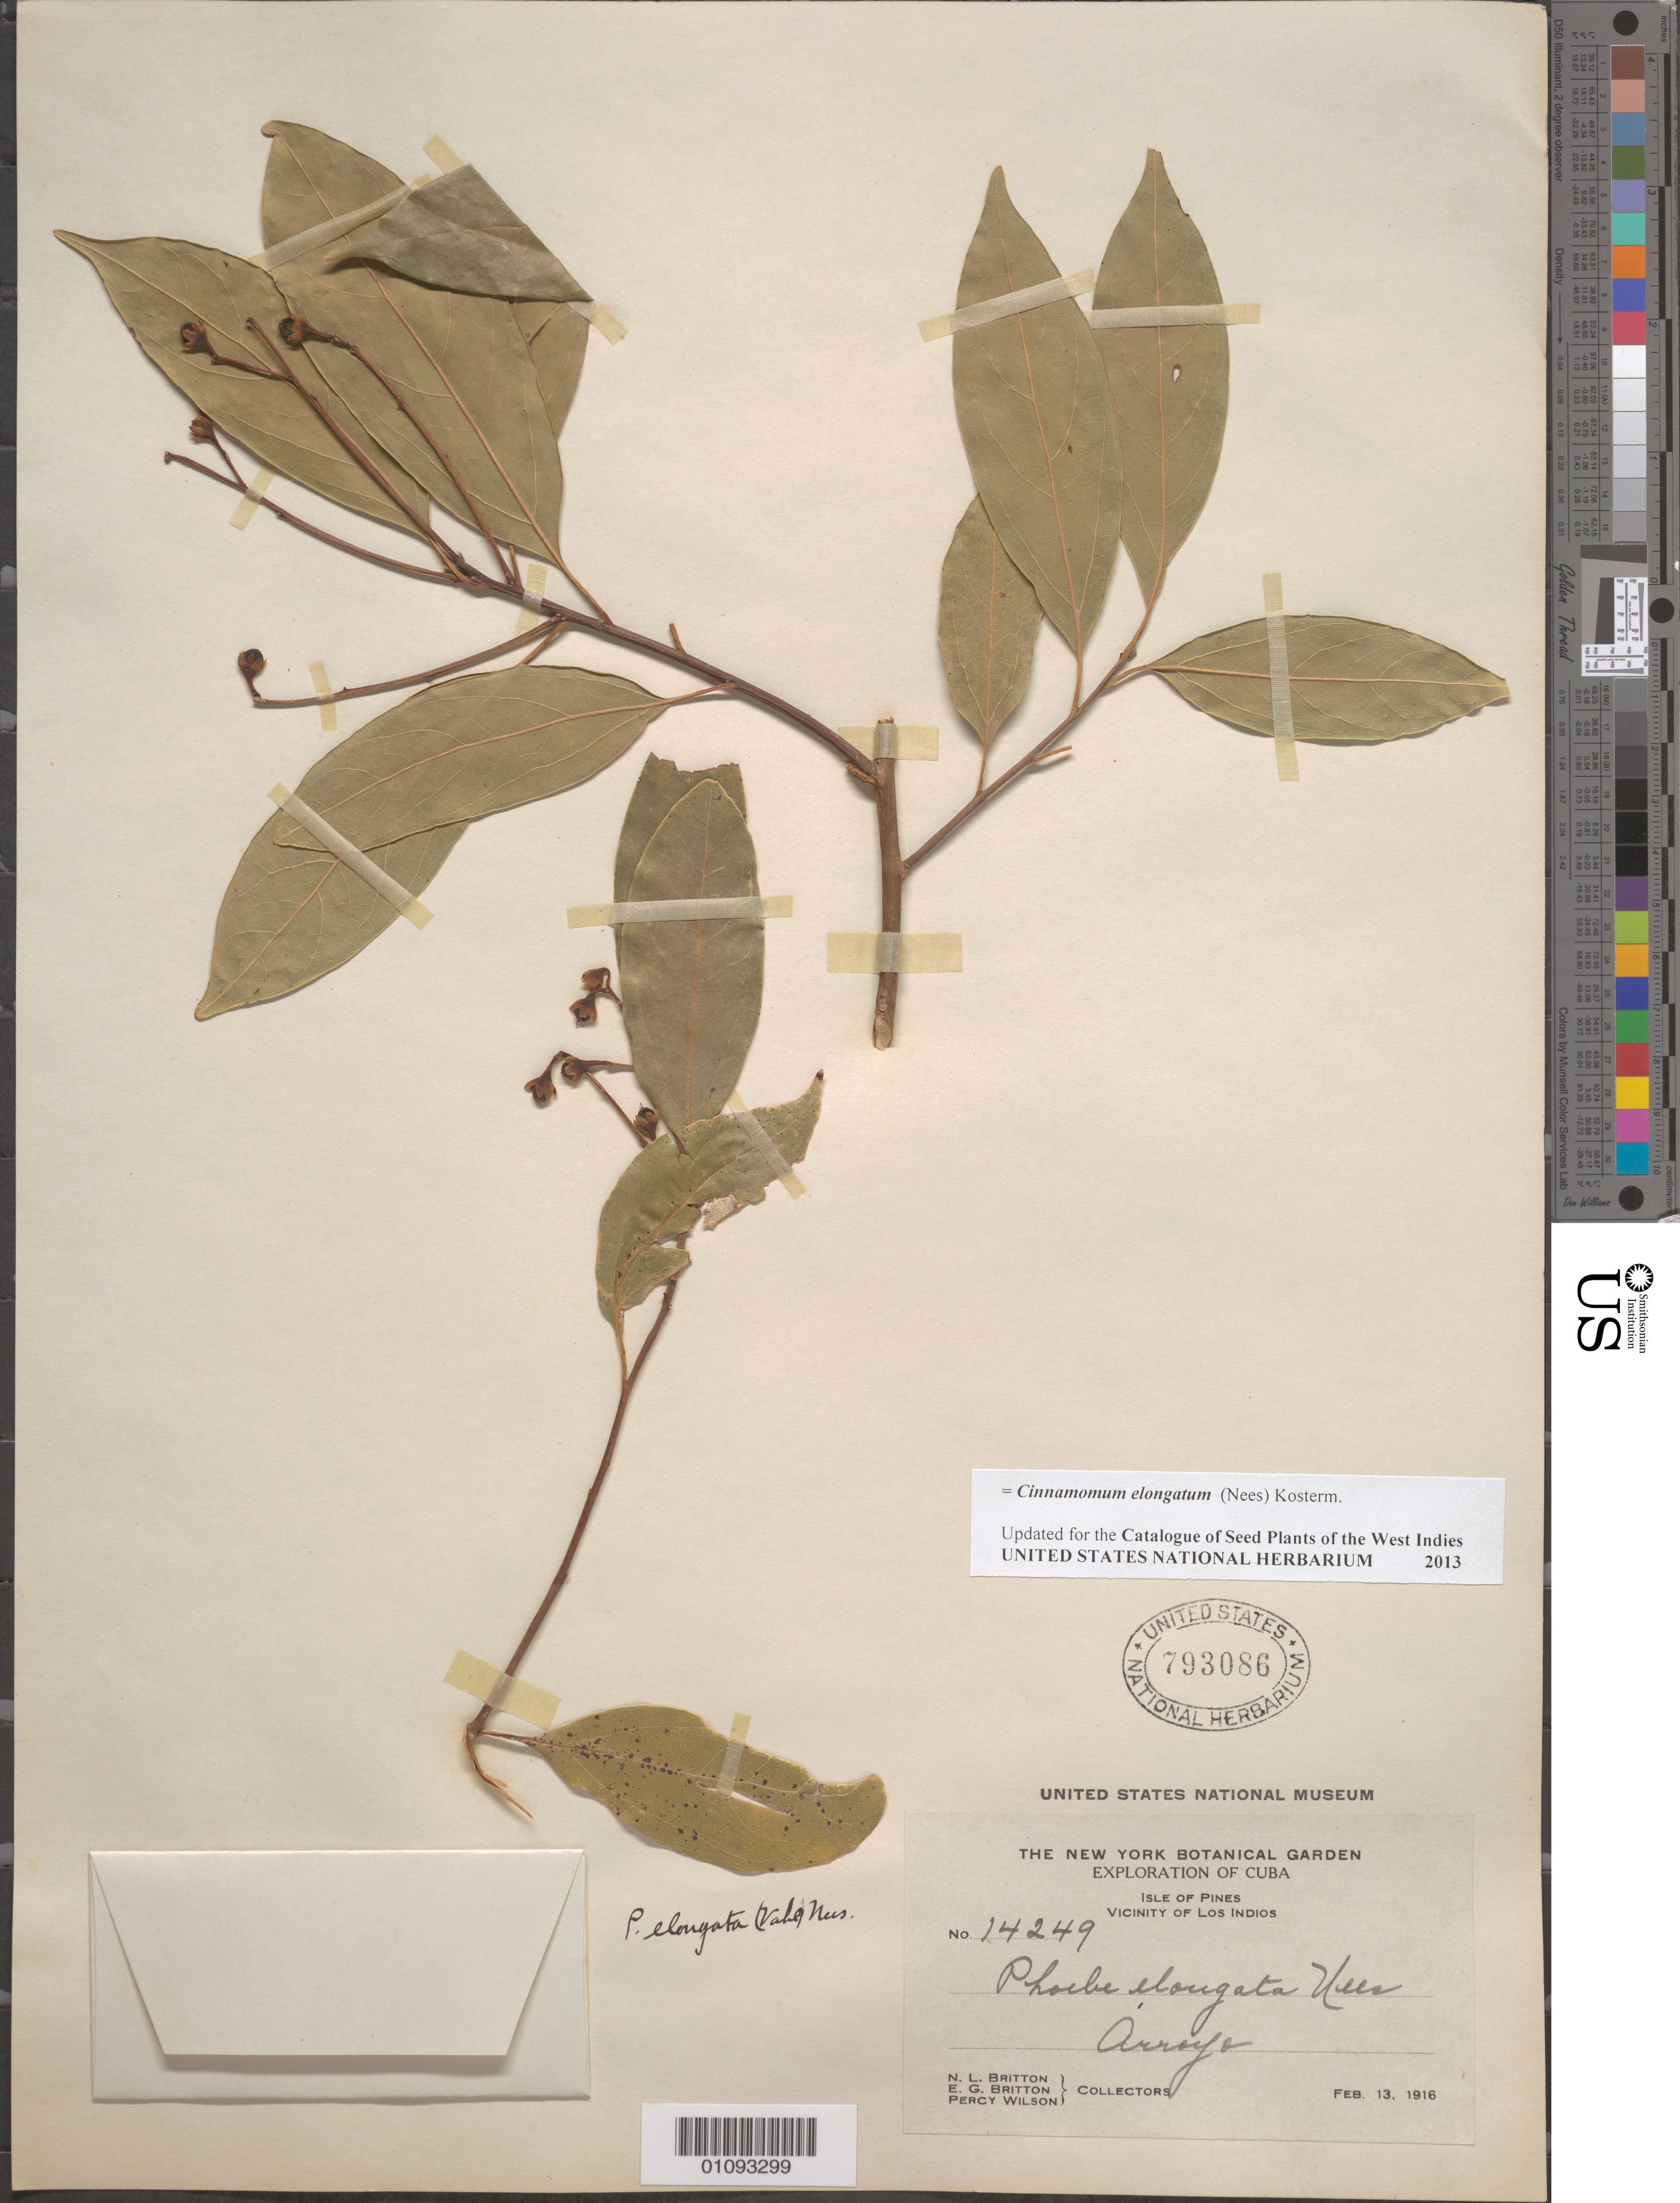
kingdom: Plantae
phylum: Tracheophyta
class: Magnoliopsida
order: Laurales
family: Lauraceae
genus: Phoebe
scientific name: Phoebe elongata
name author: (Vahl) Nees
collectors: N. Britton, E. G. Britton & P. Wilson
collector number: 14249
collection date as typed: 13 Feb 1916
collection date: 1916-02-13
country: Cuba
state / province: La Habana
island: Cuba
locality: Arroyo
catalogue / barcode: US 793086